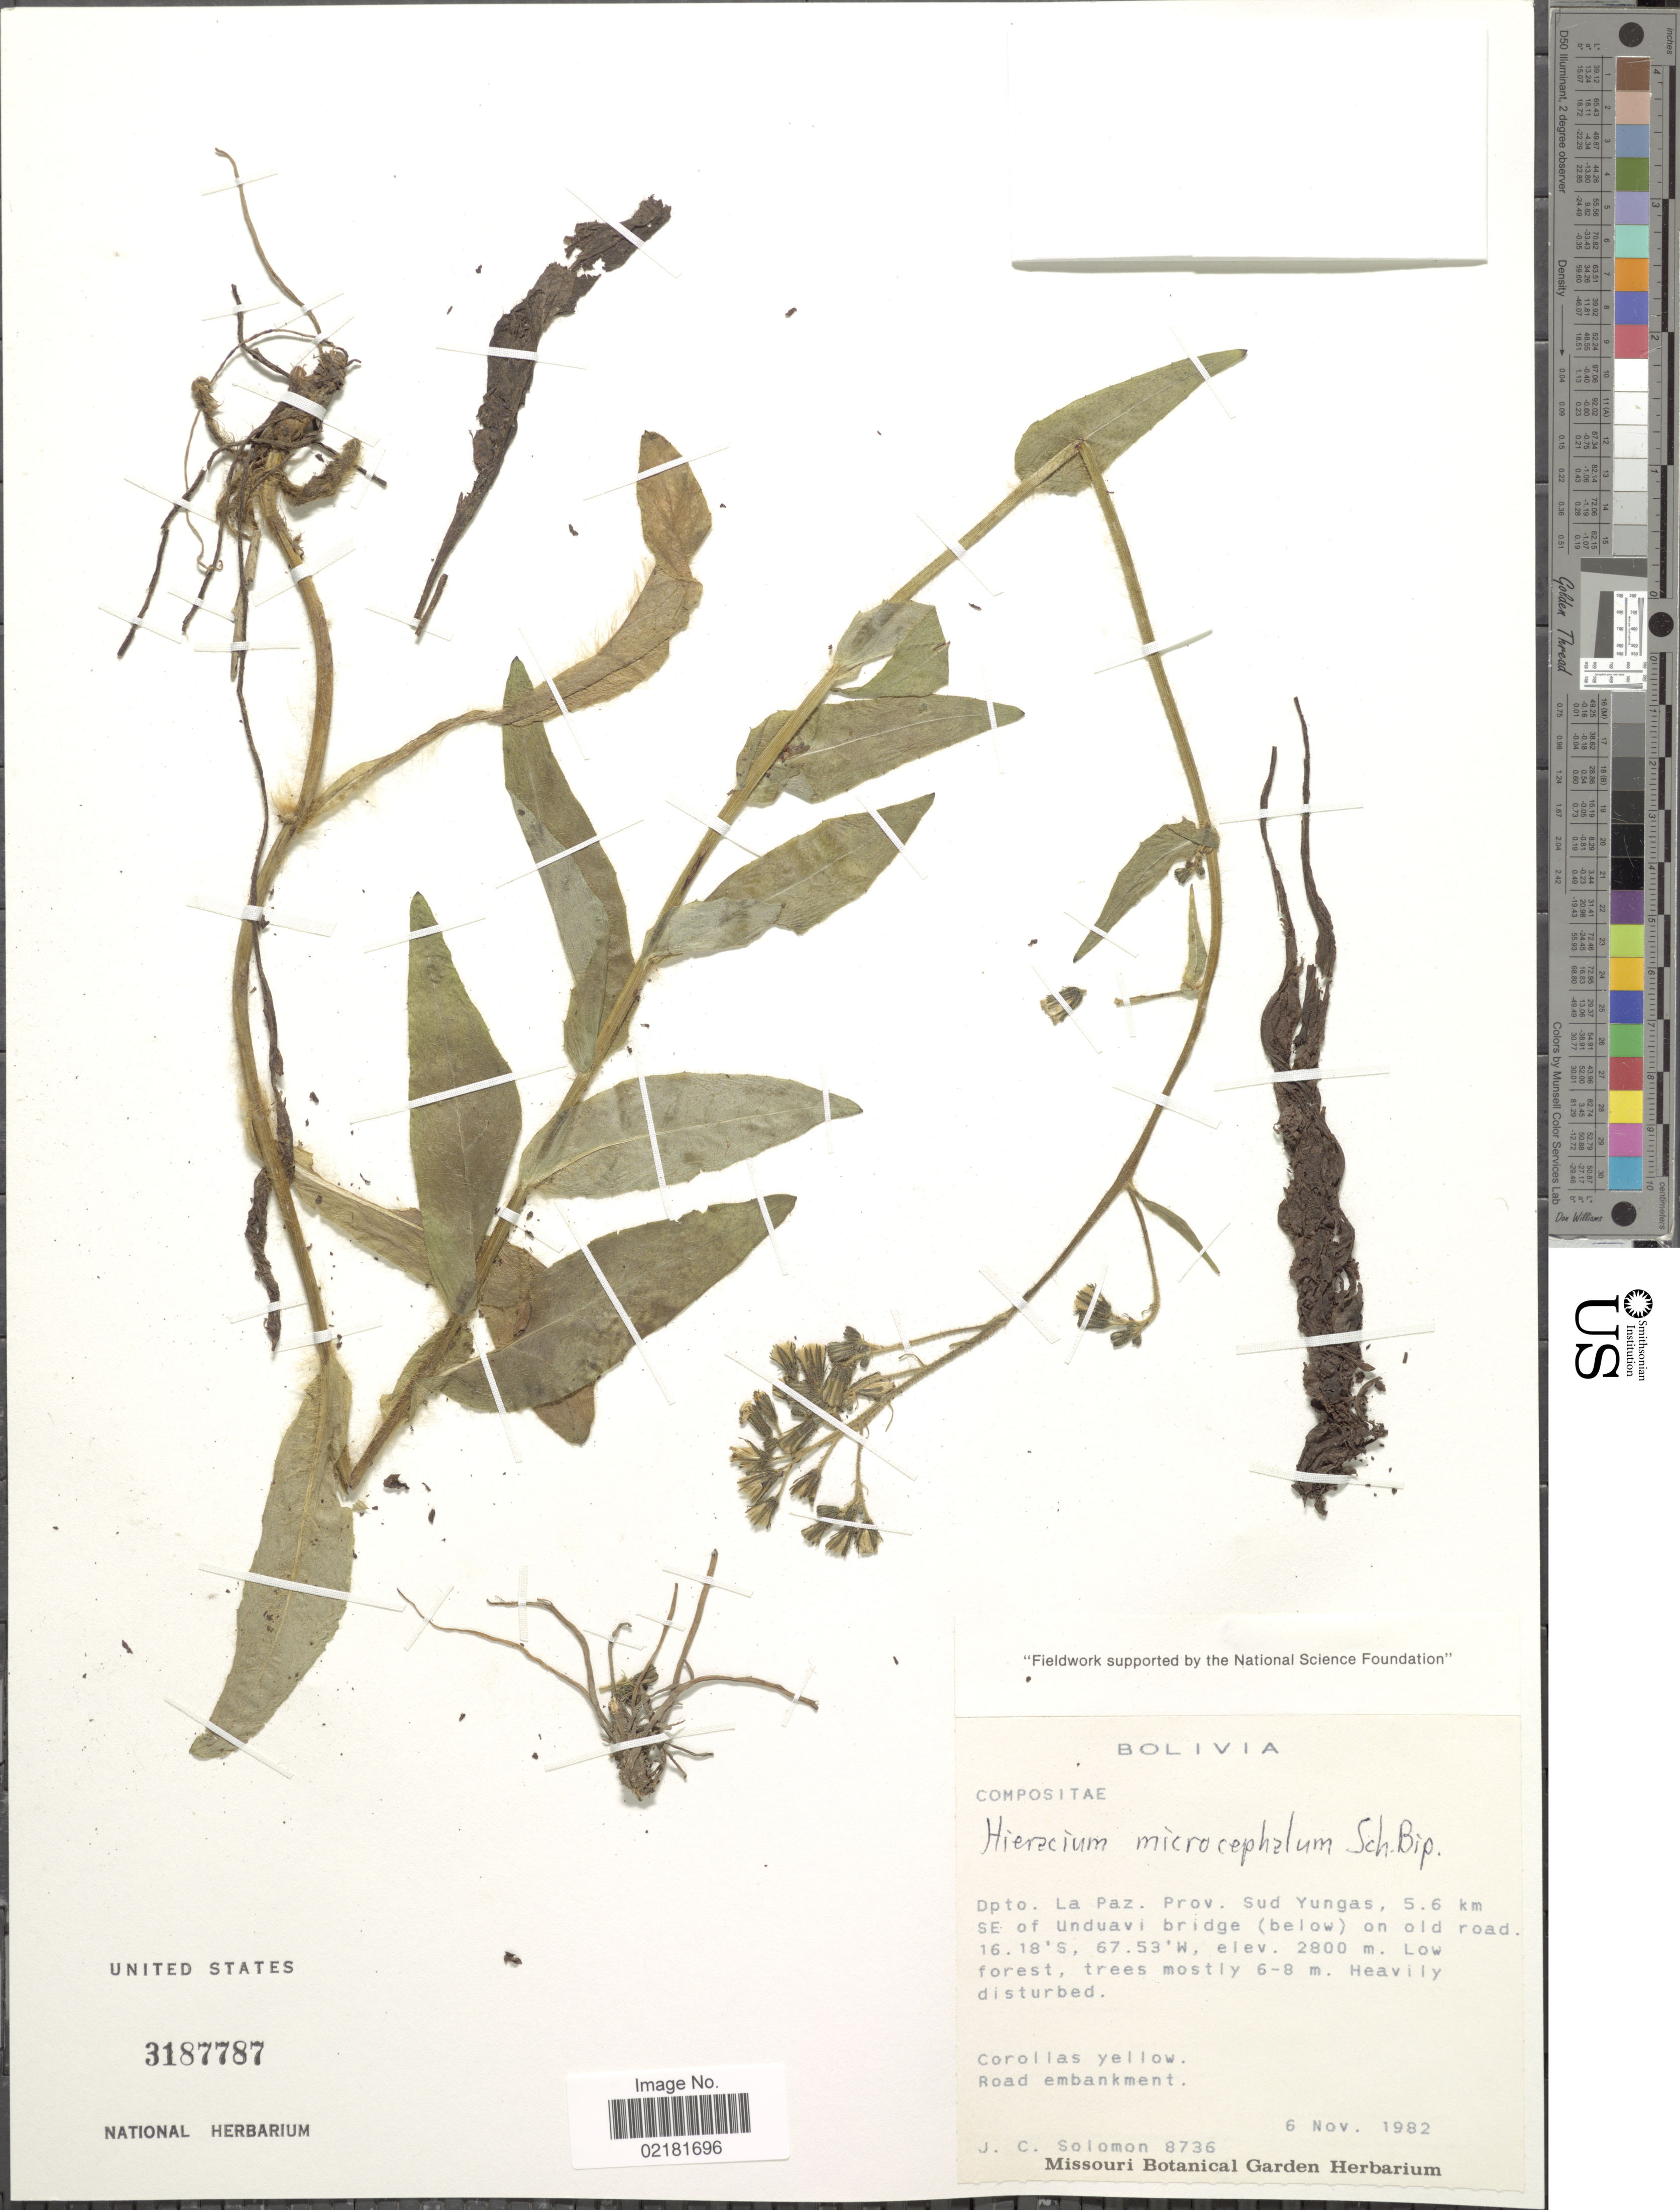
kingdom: Plantae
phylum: Tracheophyta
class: Magnoliopsida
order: Asterales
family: Asteraceae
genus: Hieracium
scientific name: Hieracium leptocephalum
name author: Benth.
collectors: J. C. Solomon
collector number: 8736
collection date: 1982-11-06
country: Bolivia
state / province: La Paz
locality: Prov. Sud Yungas, 5.6 km SE of Unduavi bridge (below) on old road.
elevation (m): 2800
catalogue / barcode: US 3187787